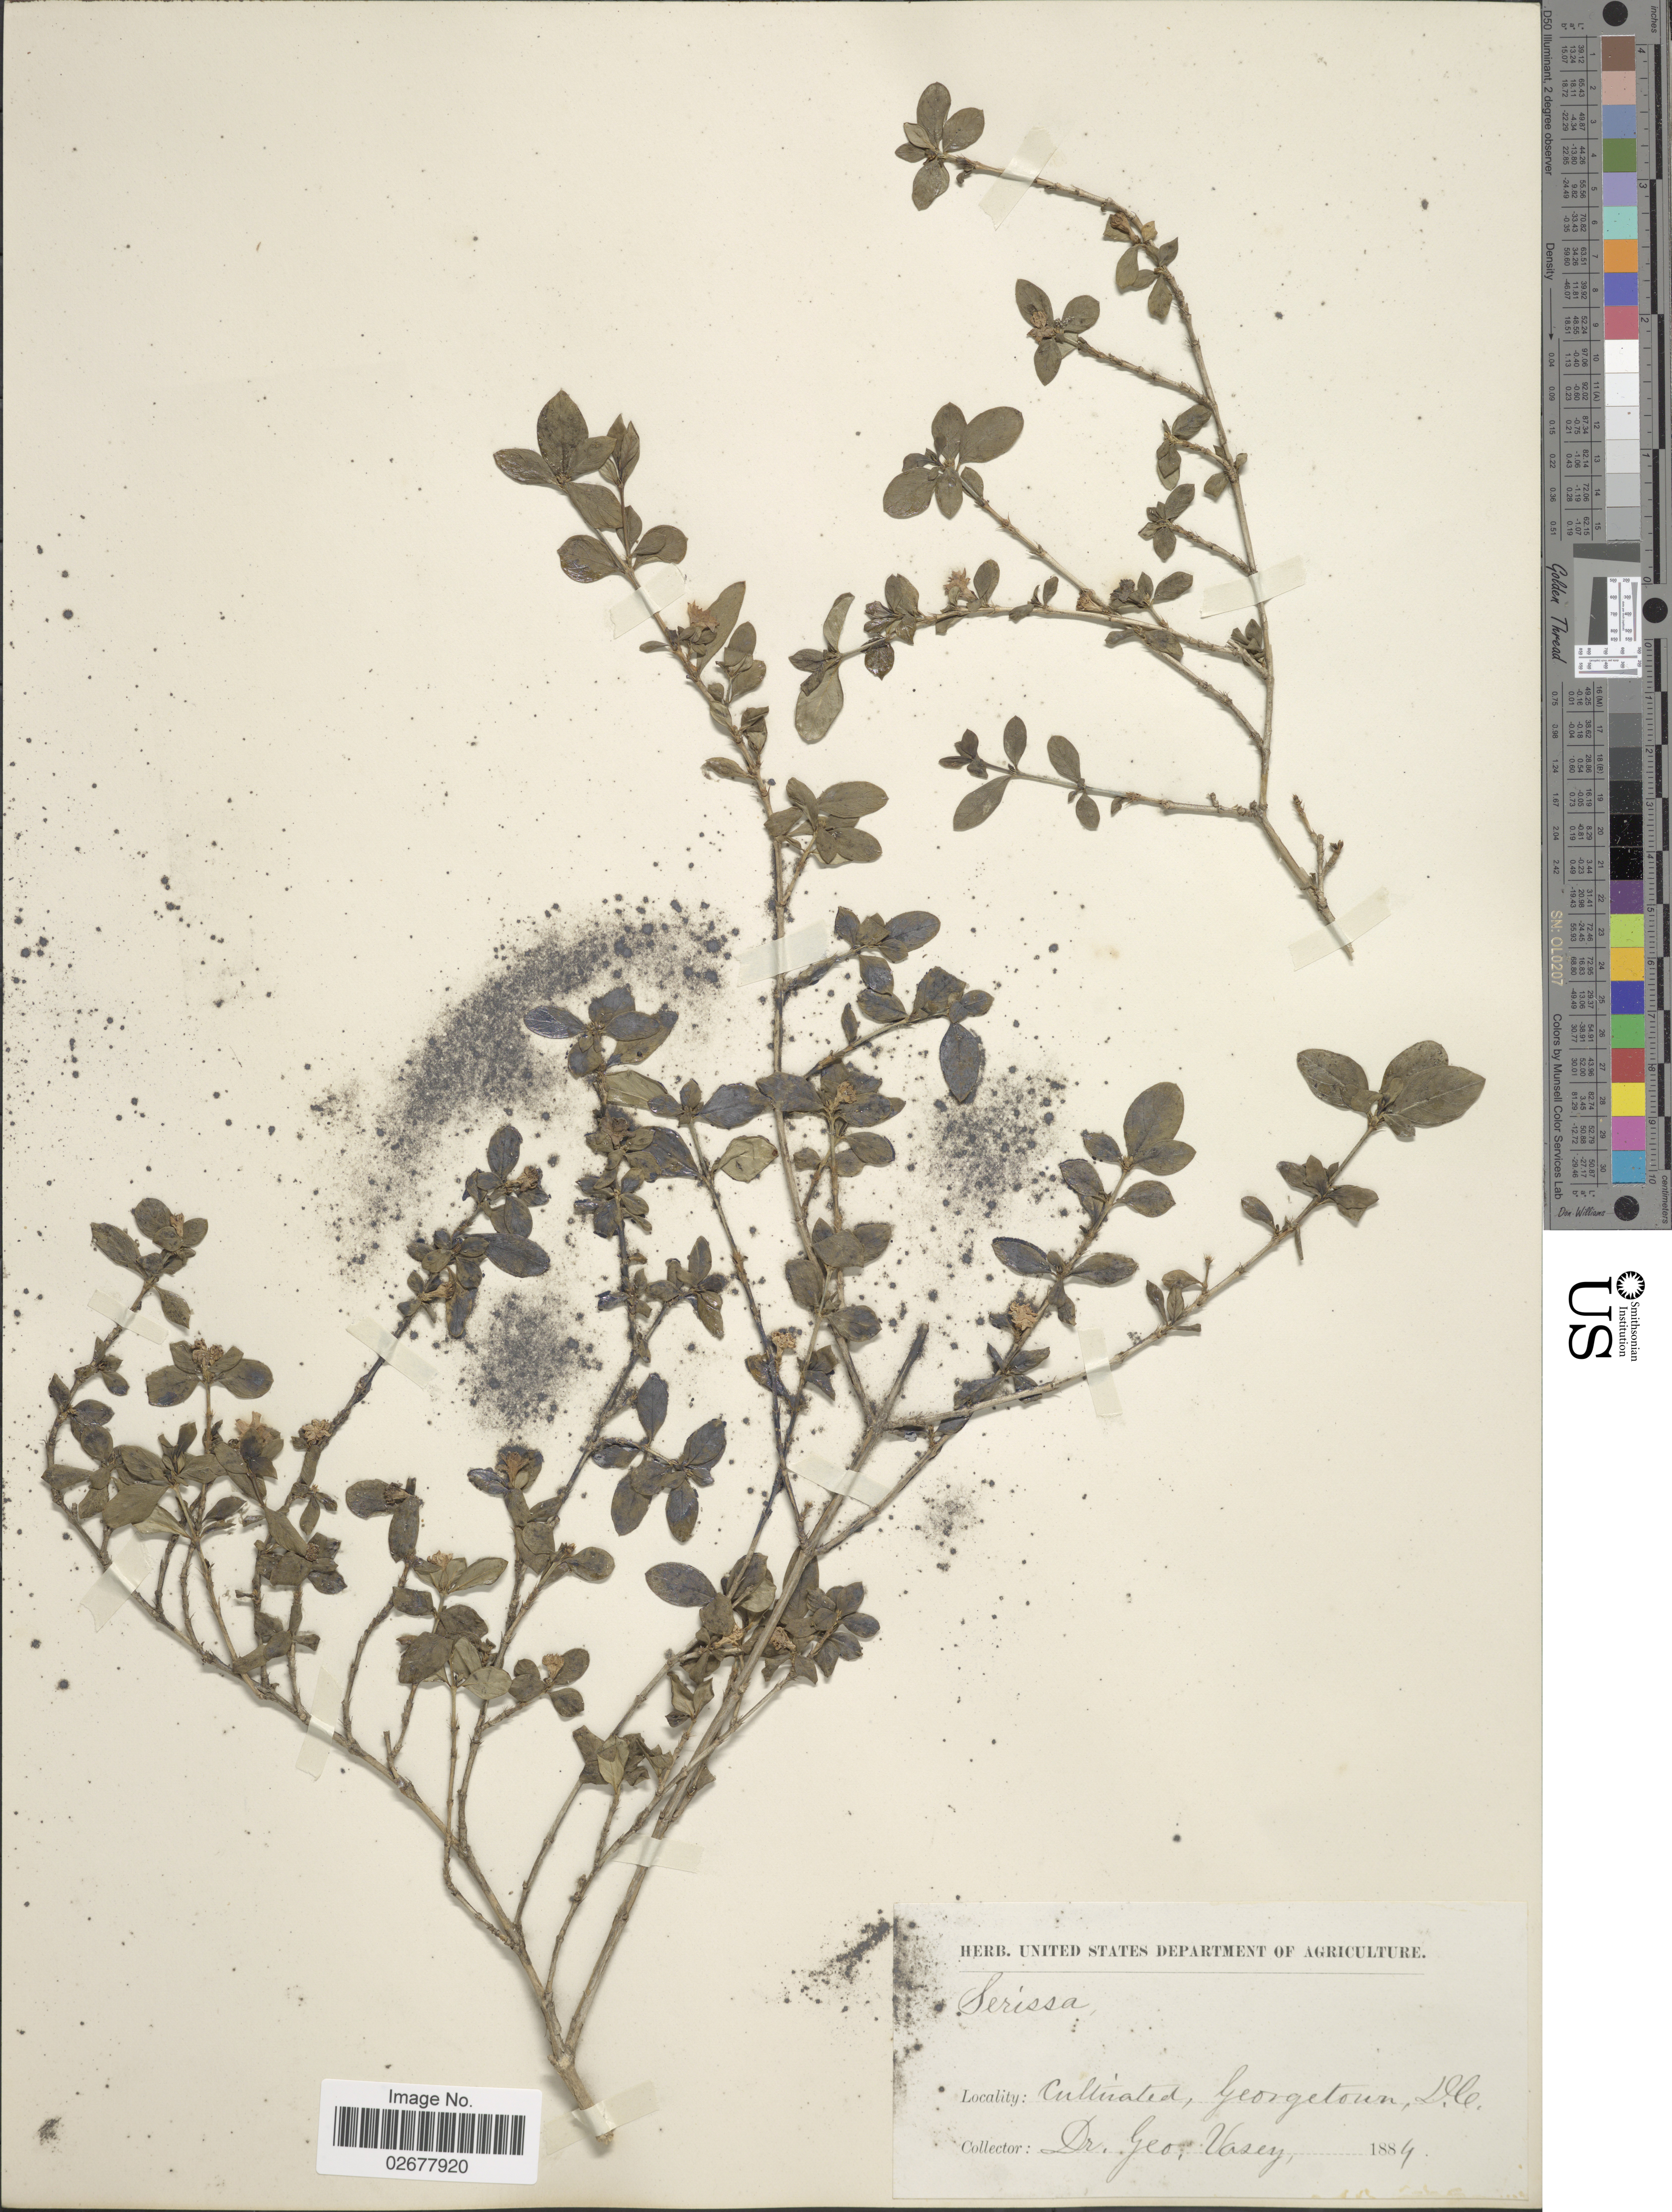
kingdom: Plantae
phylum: Tracheophyta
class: Magnoliopsida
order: Gentianales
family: Rubiaceae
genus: Serissa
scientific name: Serissa sp.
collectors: G. Vasey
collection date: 1884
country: United States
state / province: District of Columbia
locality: Georgetown, D. C.